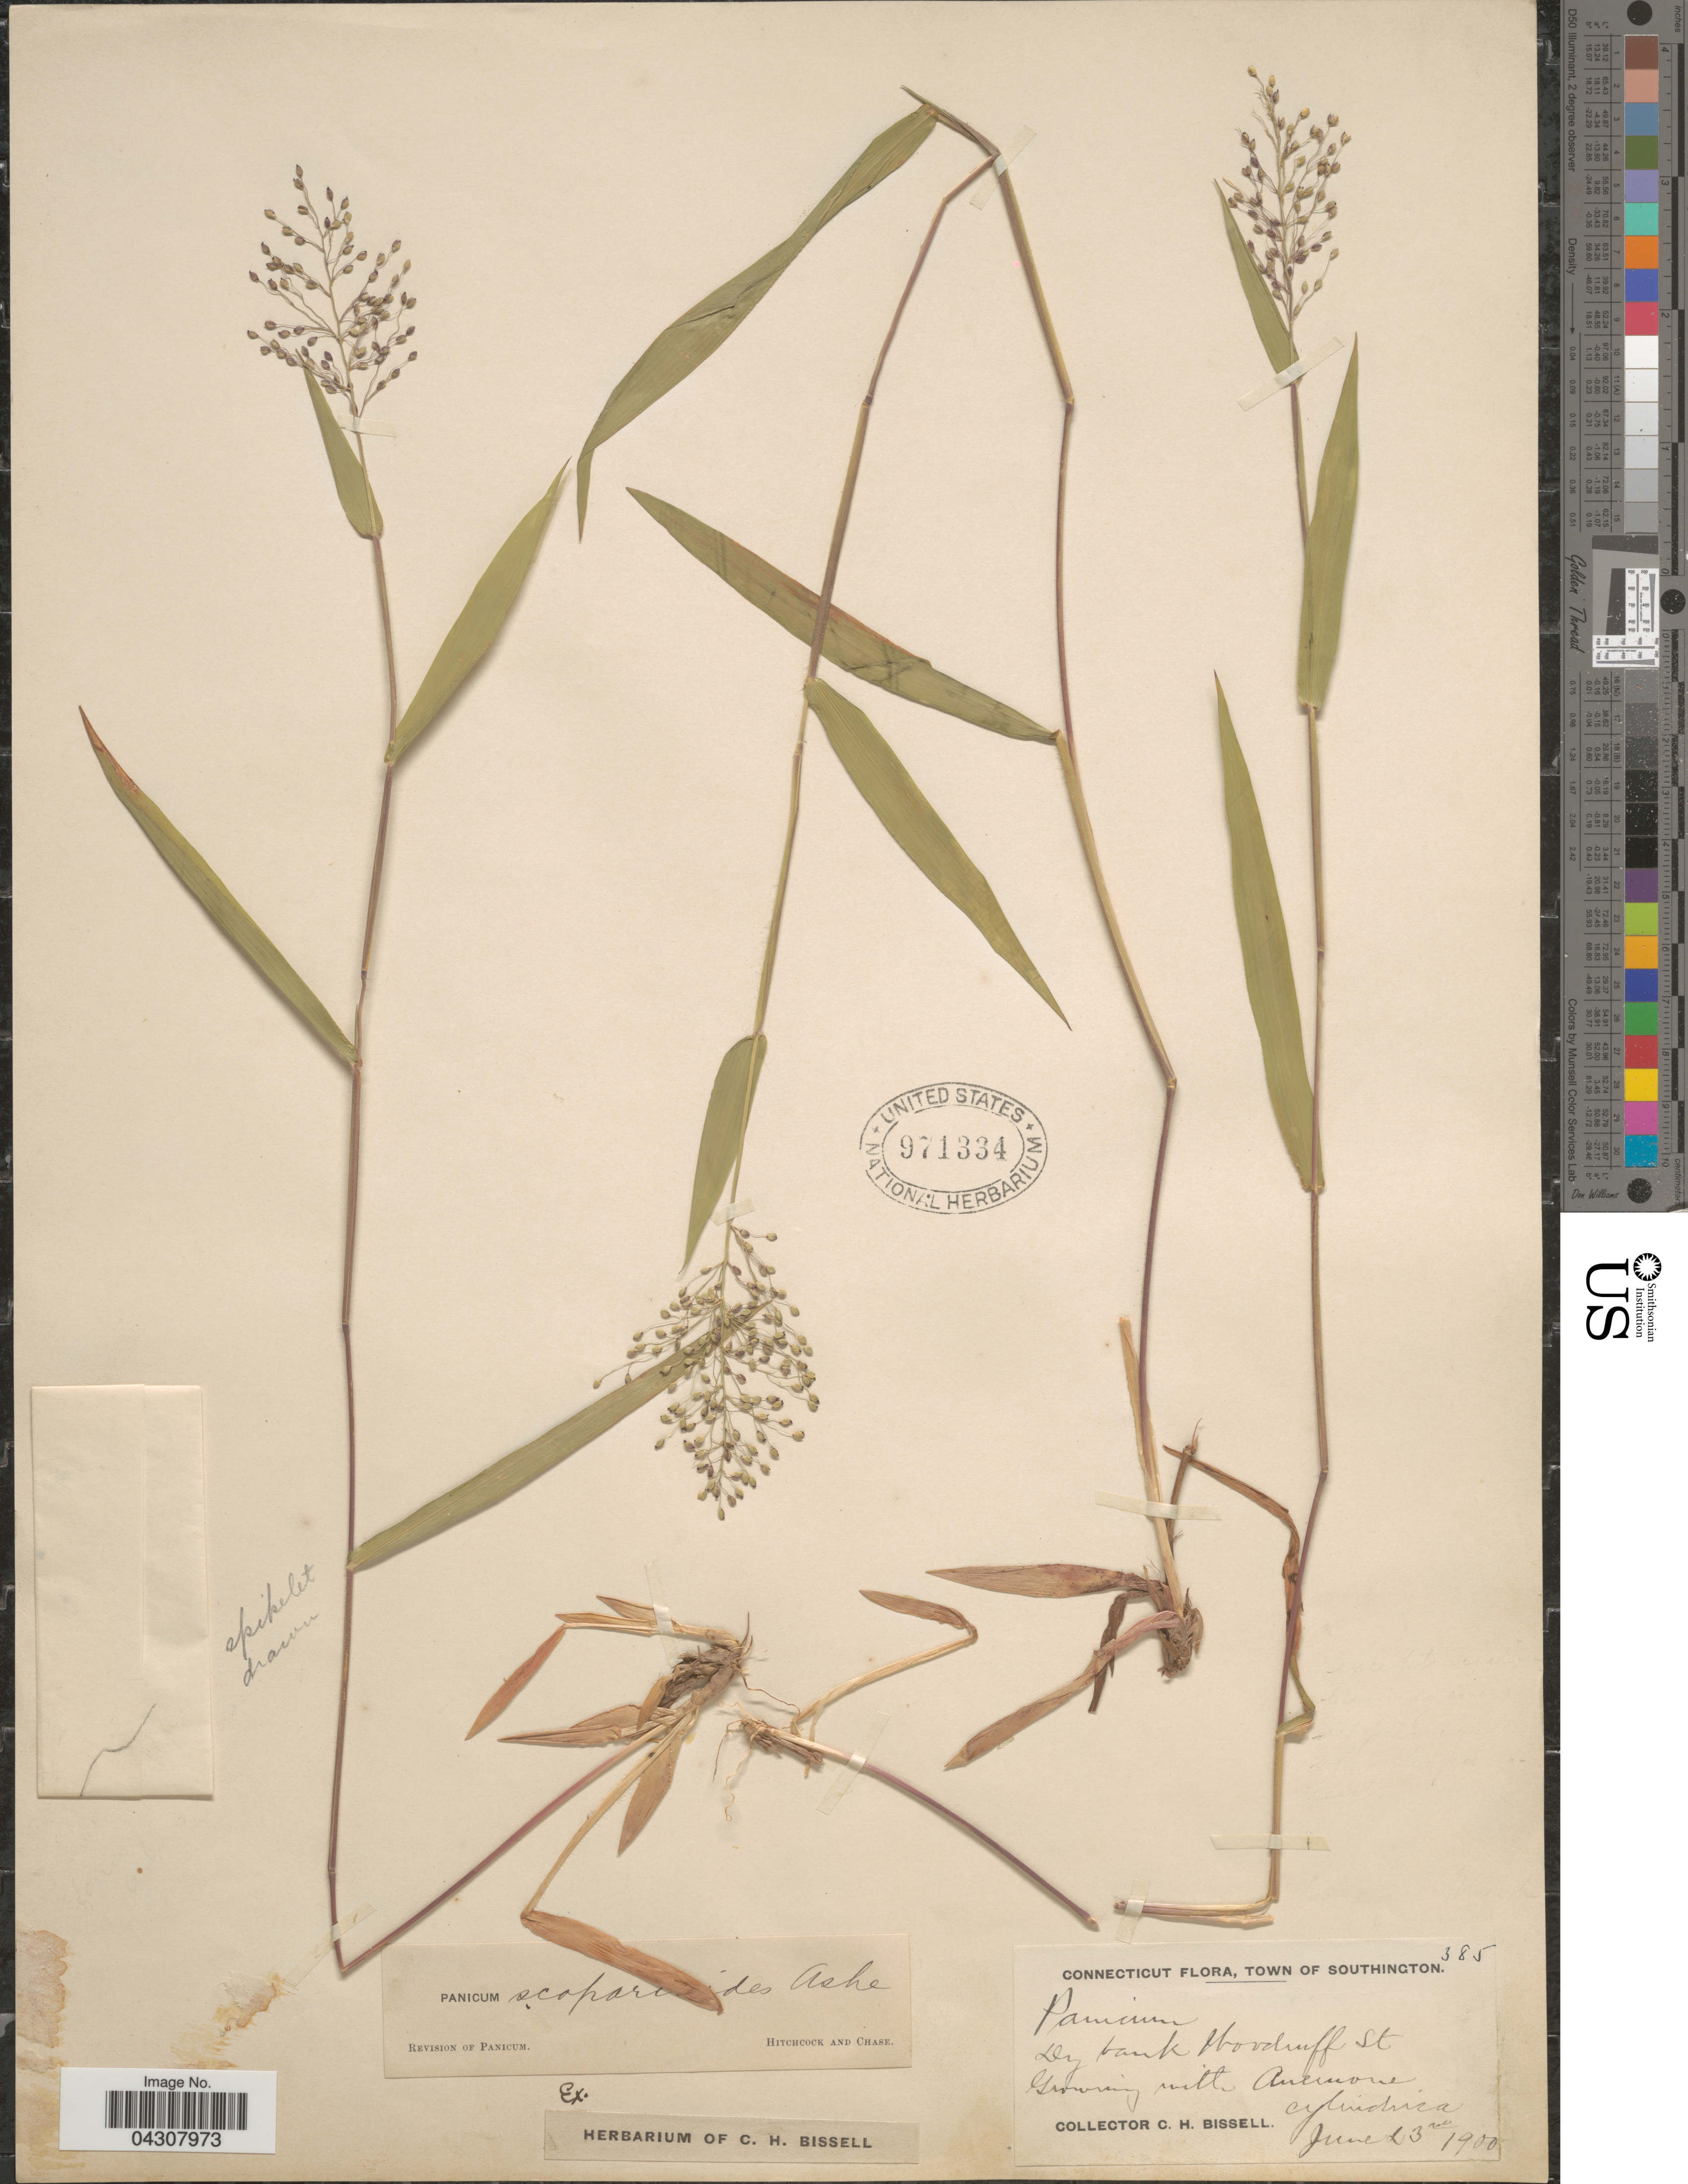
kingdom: Plantae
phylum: Tracheophyta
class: Liliopsida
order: Poales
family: Poaceae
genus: Dichanthelium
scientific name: Dichanthelium acuminatum var. acuminatum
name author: (Sw.) Gould & C.A. Clark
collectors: C. Bissell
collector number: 385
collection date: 1900-06-23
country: United States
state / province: Connecticut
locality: Town of Southington. Dry gravel bank Woodruff St.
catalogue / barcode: US 971334